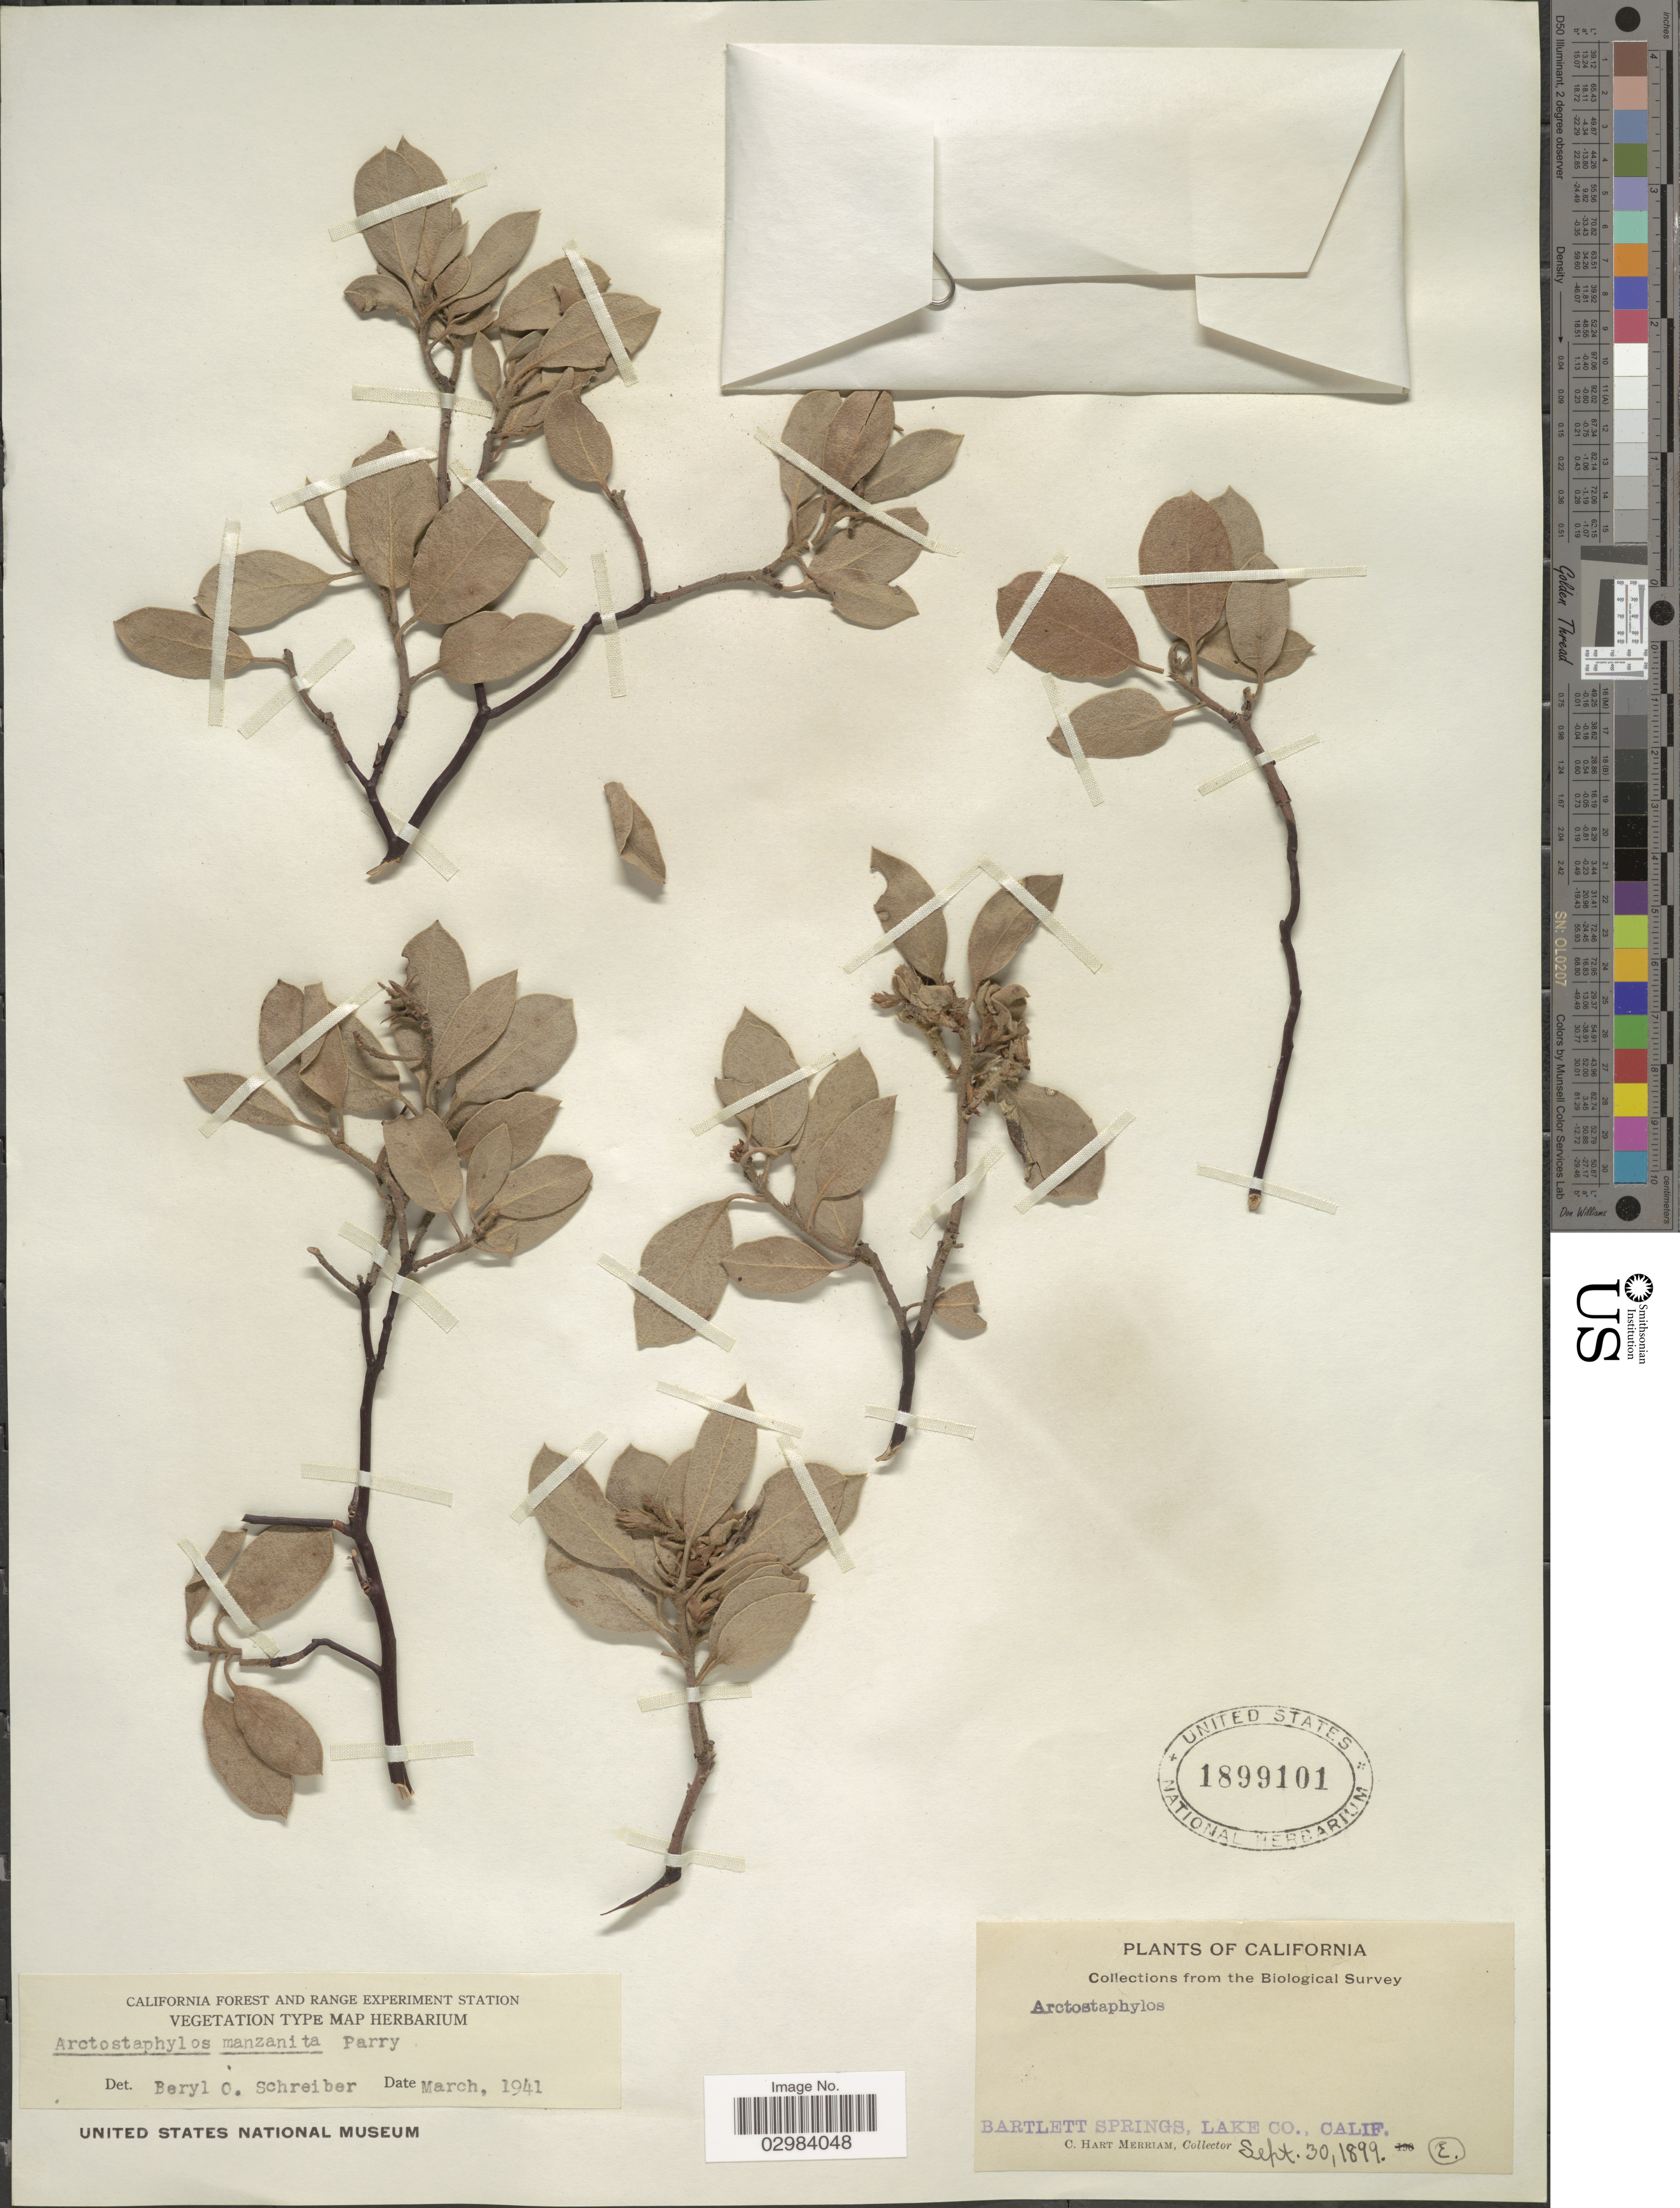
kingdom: Plantae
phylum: Tracheophyta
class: Magnoliopsida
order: Ericales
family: Ericaceae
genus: Arctostaphylos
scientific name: Arctostaphylos manzanita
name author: Parry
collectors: C. Merriam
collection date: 1899-09-30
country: United States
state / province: California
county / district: Lake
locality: Bartlett Springs, Lake Co.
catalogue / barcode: US 1899101